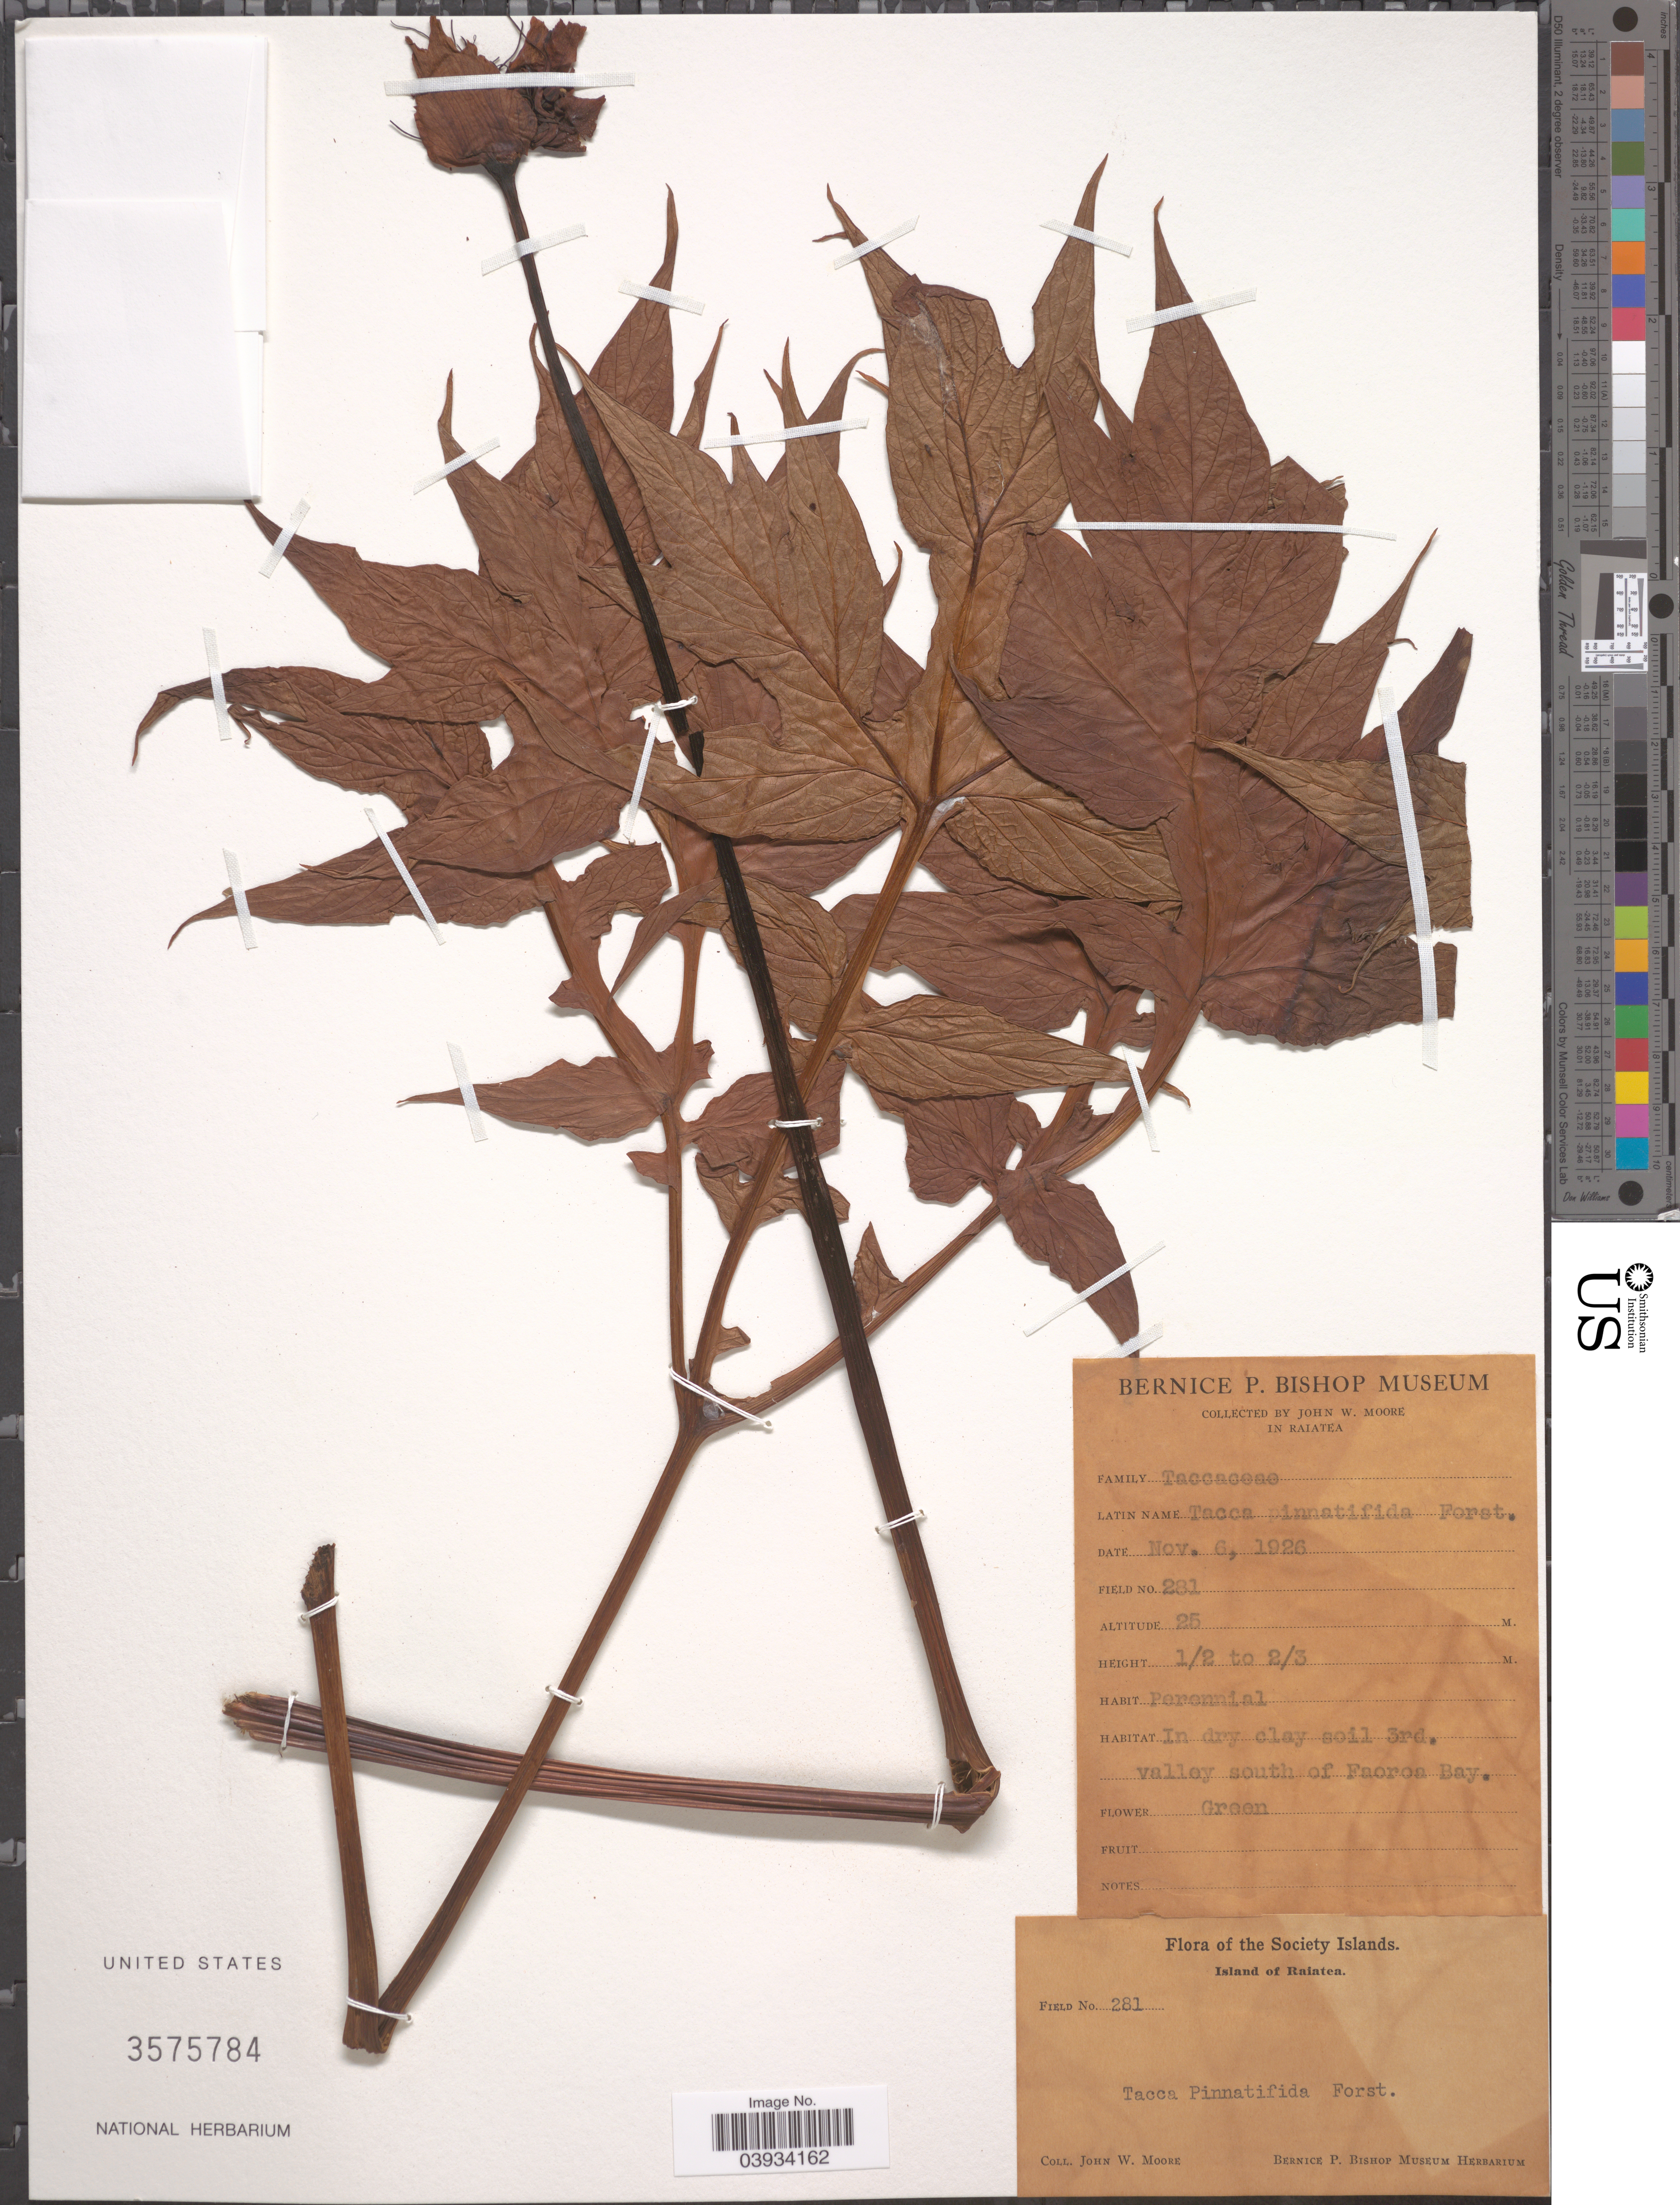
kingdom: Plantae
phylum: Tracheophyta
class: Liliopsida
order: Dioscoreales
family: Dioscoreaceae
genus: Tacca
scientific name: Tacca leontopetaloides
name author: (L.) Kuntze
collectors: J. Moore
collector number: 281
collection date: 1926-11-06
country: French Polynesia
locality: The Society Islands. Island of Raiatea. Valley south of Faoroa Bay.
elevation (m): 25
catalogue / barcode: US 3575784